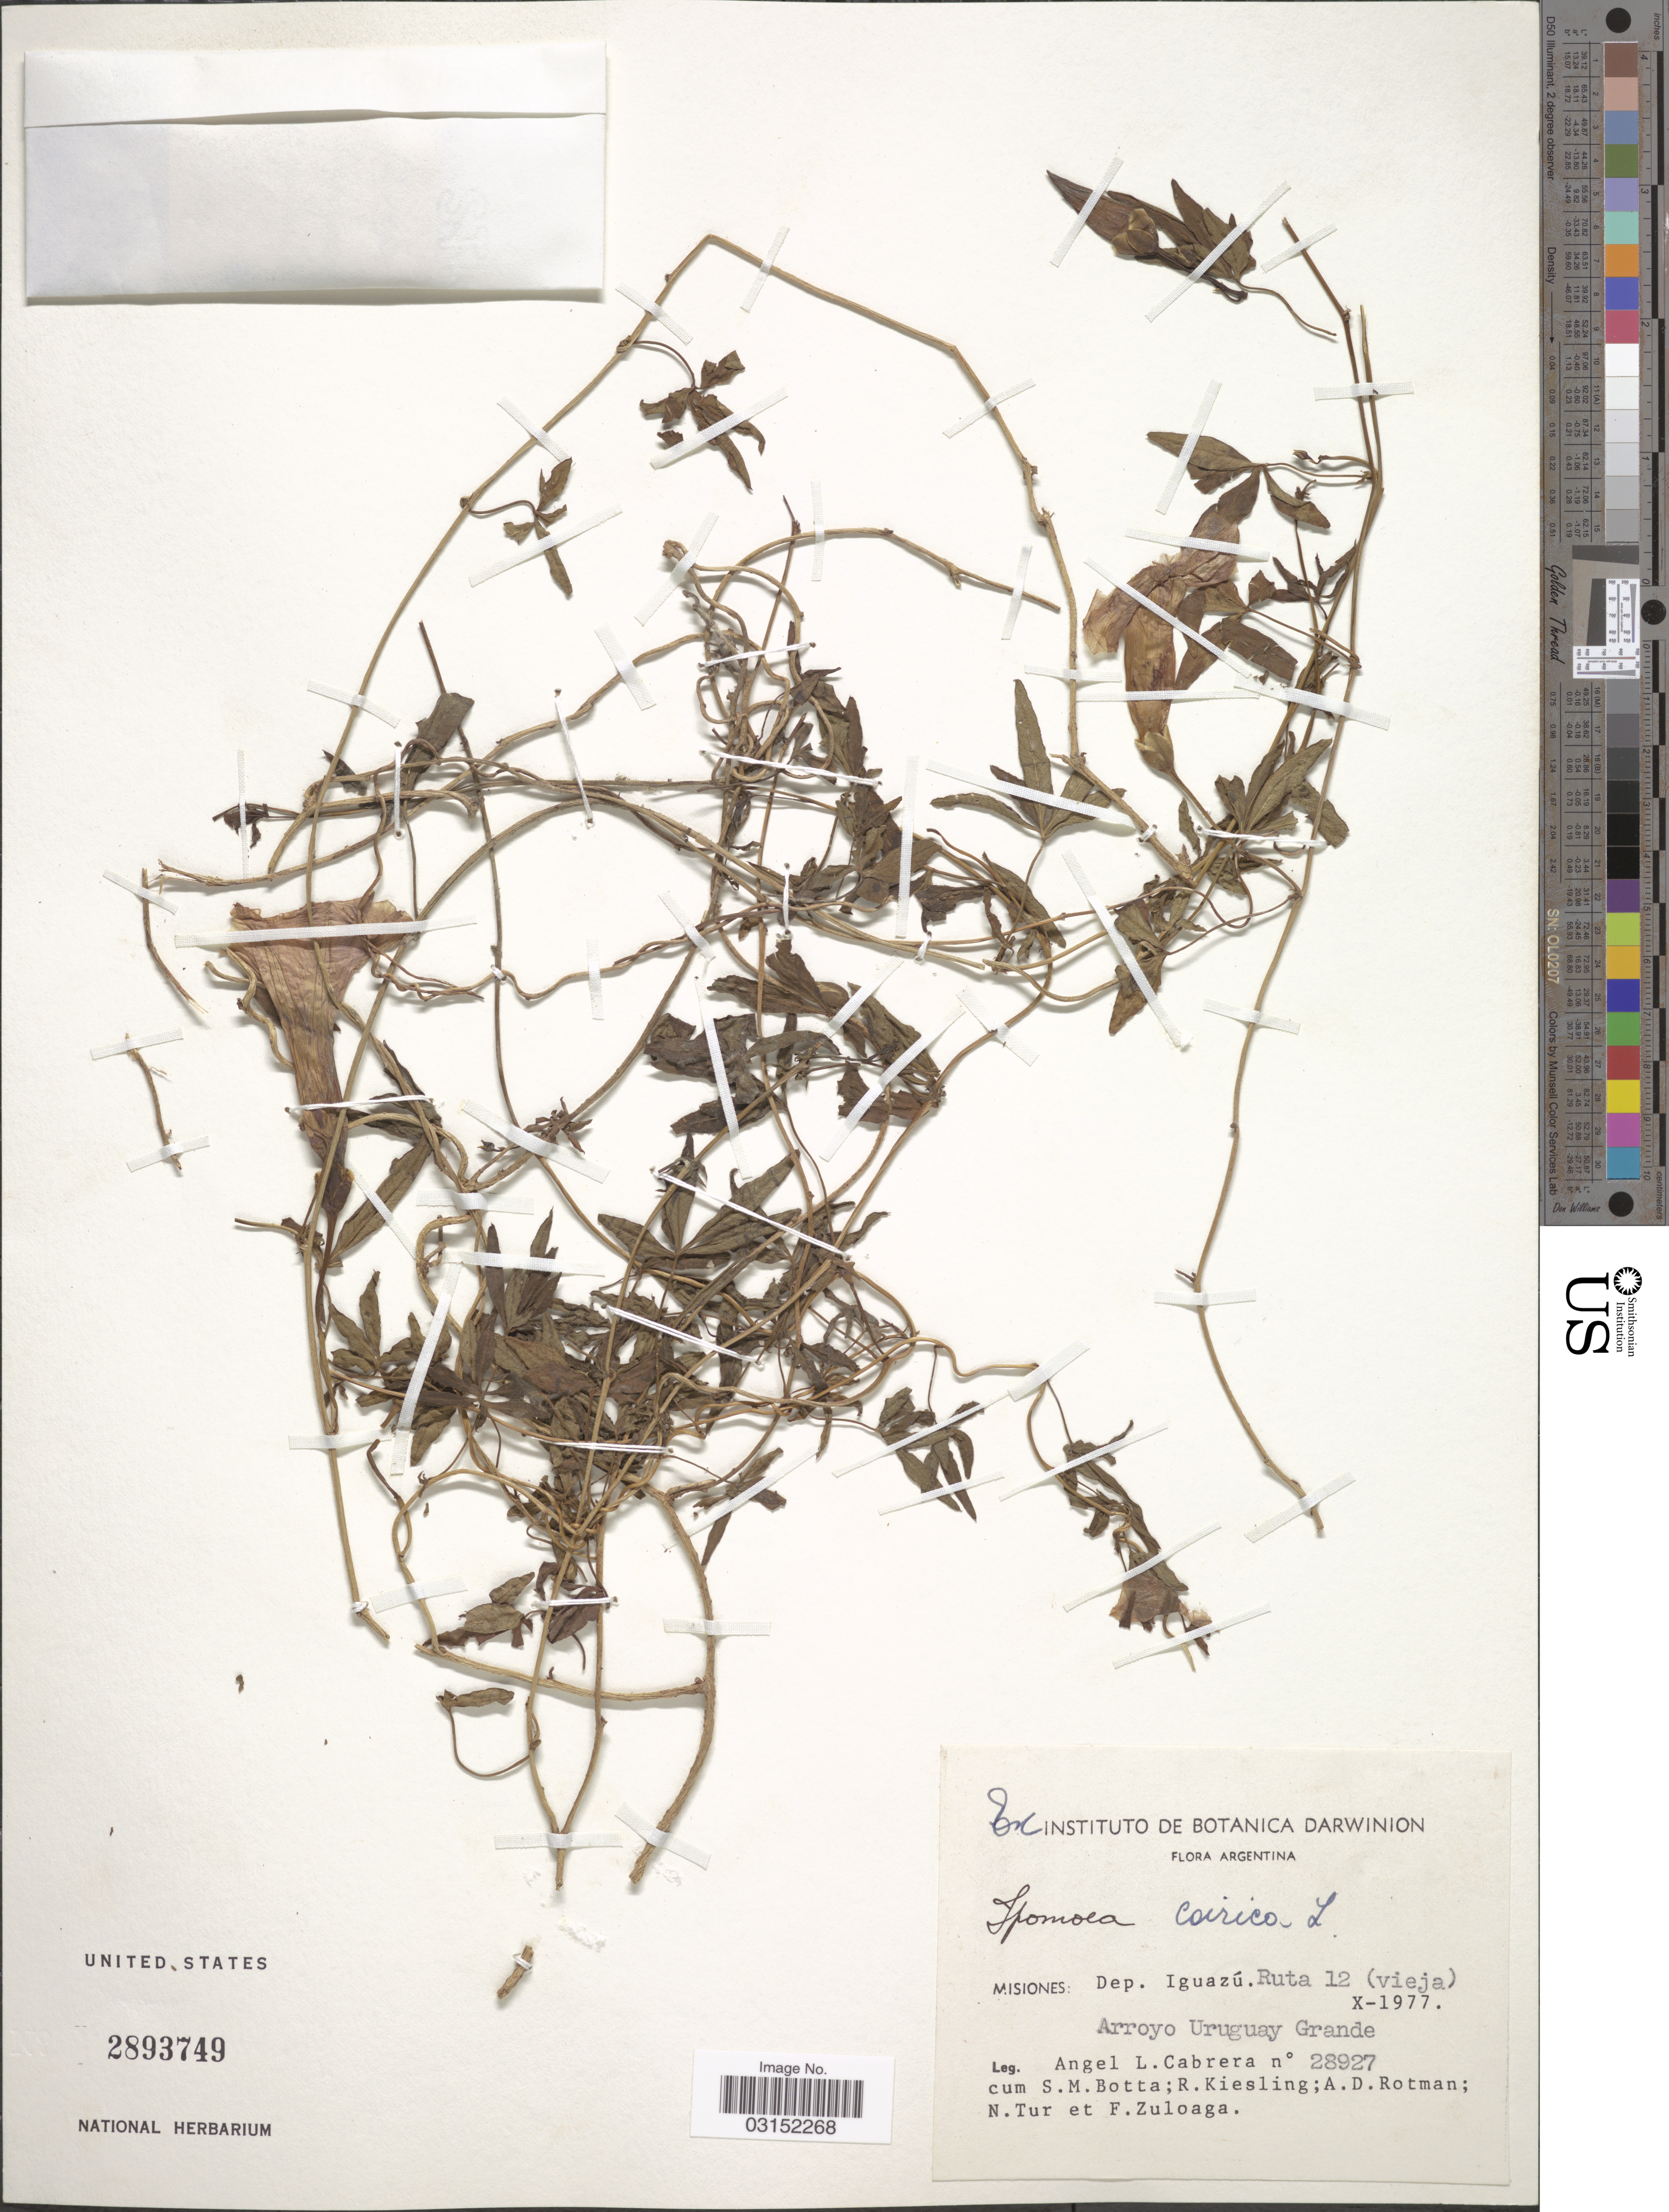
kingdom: Plantae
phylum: Tracheophyta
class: Magnoliopsida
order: Solanales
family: Convolvulaceae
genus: Ipomoea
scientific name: Ipomoea cairica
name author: (L.) Sweet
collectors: A. L. Cabrera, S. Botta, R. Kiesling, A. D. Rotman & et al.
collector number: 28927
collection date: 1977-10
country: Argentina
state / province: Misiones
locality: Dep. Izguazú, Ruta 12 (vieja), Arroyo Uruguay Grande.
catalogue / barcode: US 2893749